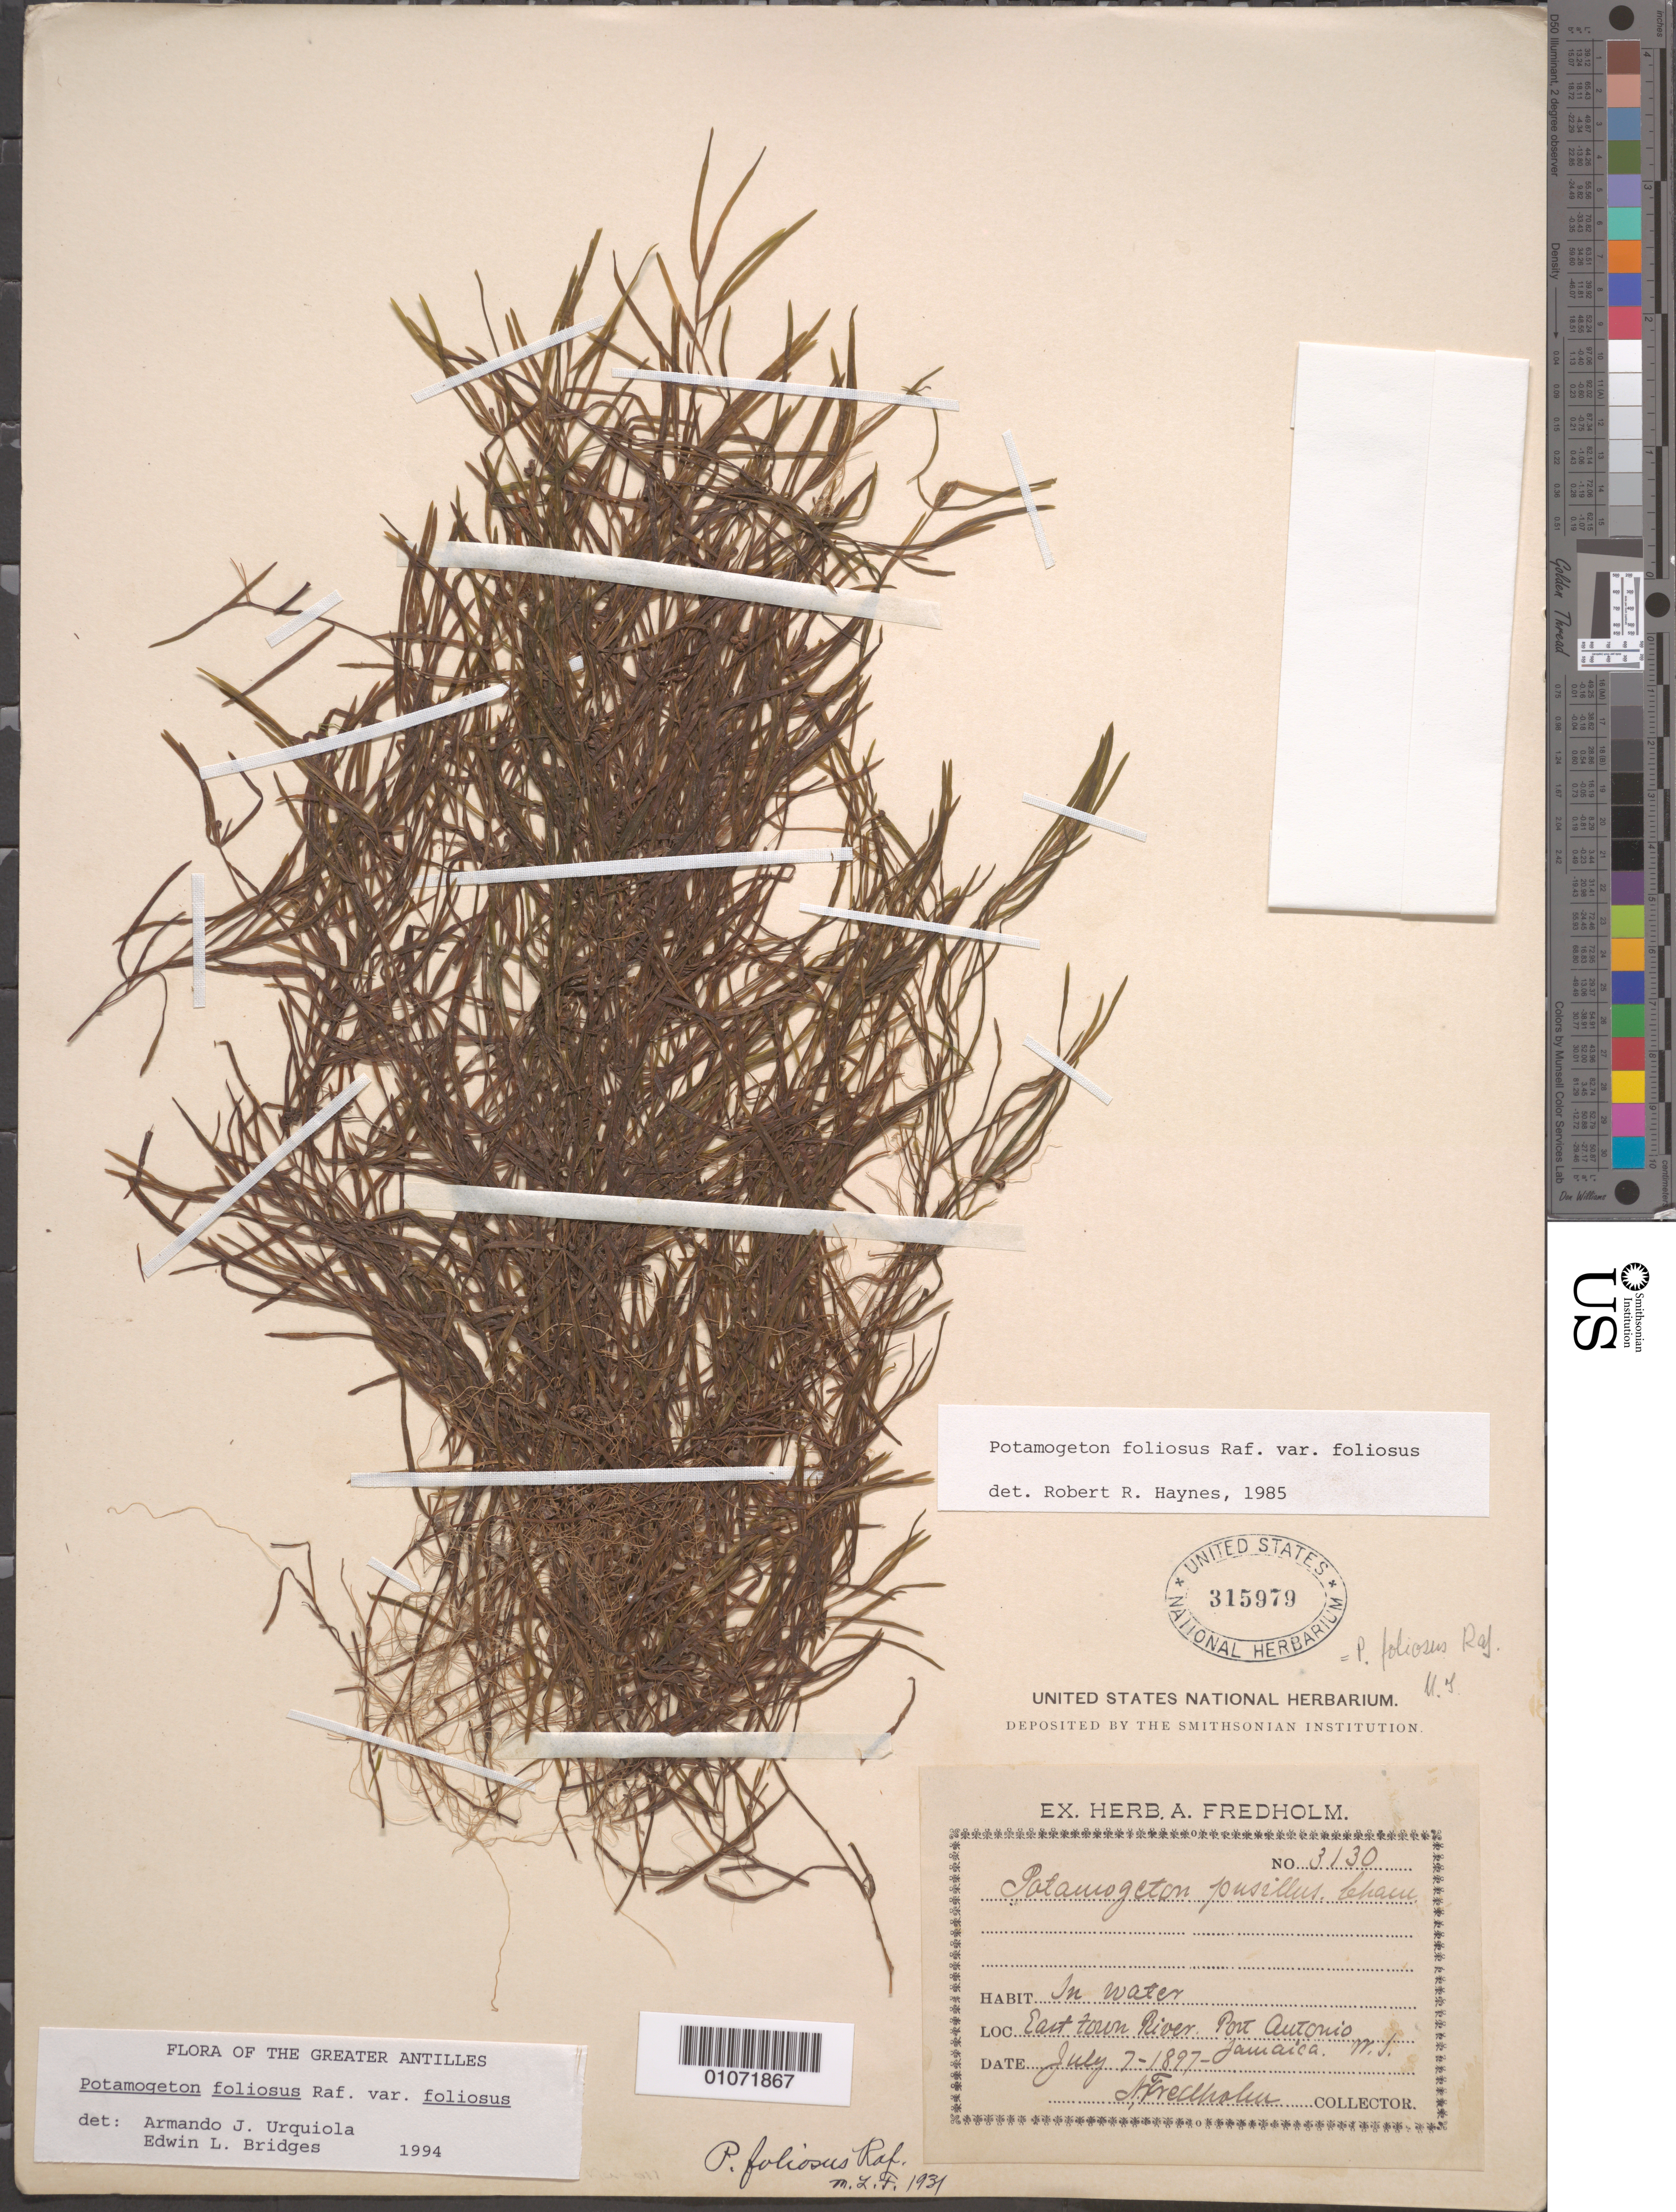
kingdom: Plantae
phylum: Tracheophyta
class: Liliopsida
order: Alismatales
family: Potamogetonaceae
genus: Potamogeton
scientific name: Potamogeton foliosus var. foliosus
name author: Raf.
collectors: A. Fredholm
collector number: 3130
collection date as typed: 07 Jul 1897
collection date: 1897-07-07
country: Jamaica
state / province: Portland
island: Jamaica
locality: East town river. Port Antonio. In water.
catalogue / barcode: US 315973